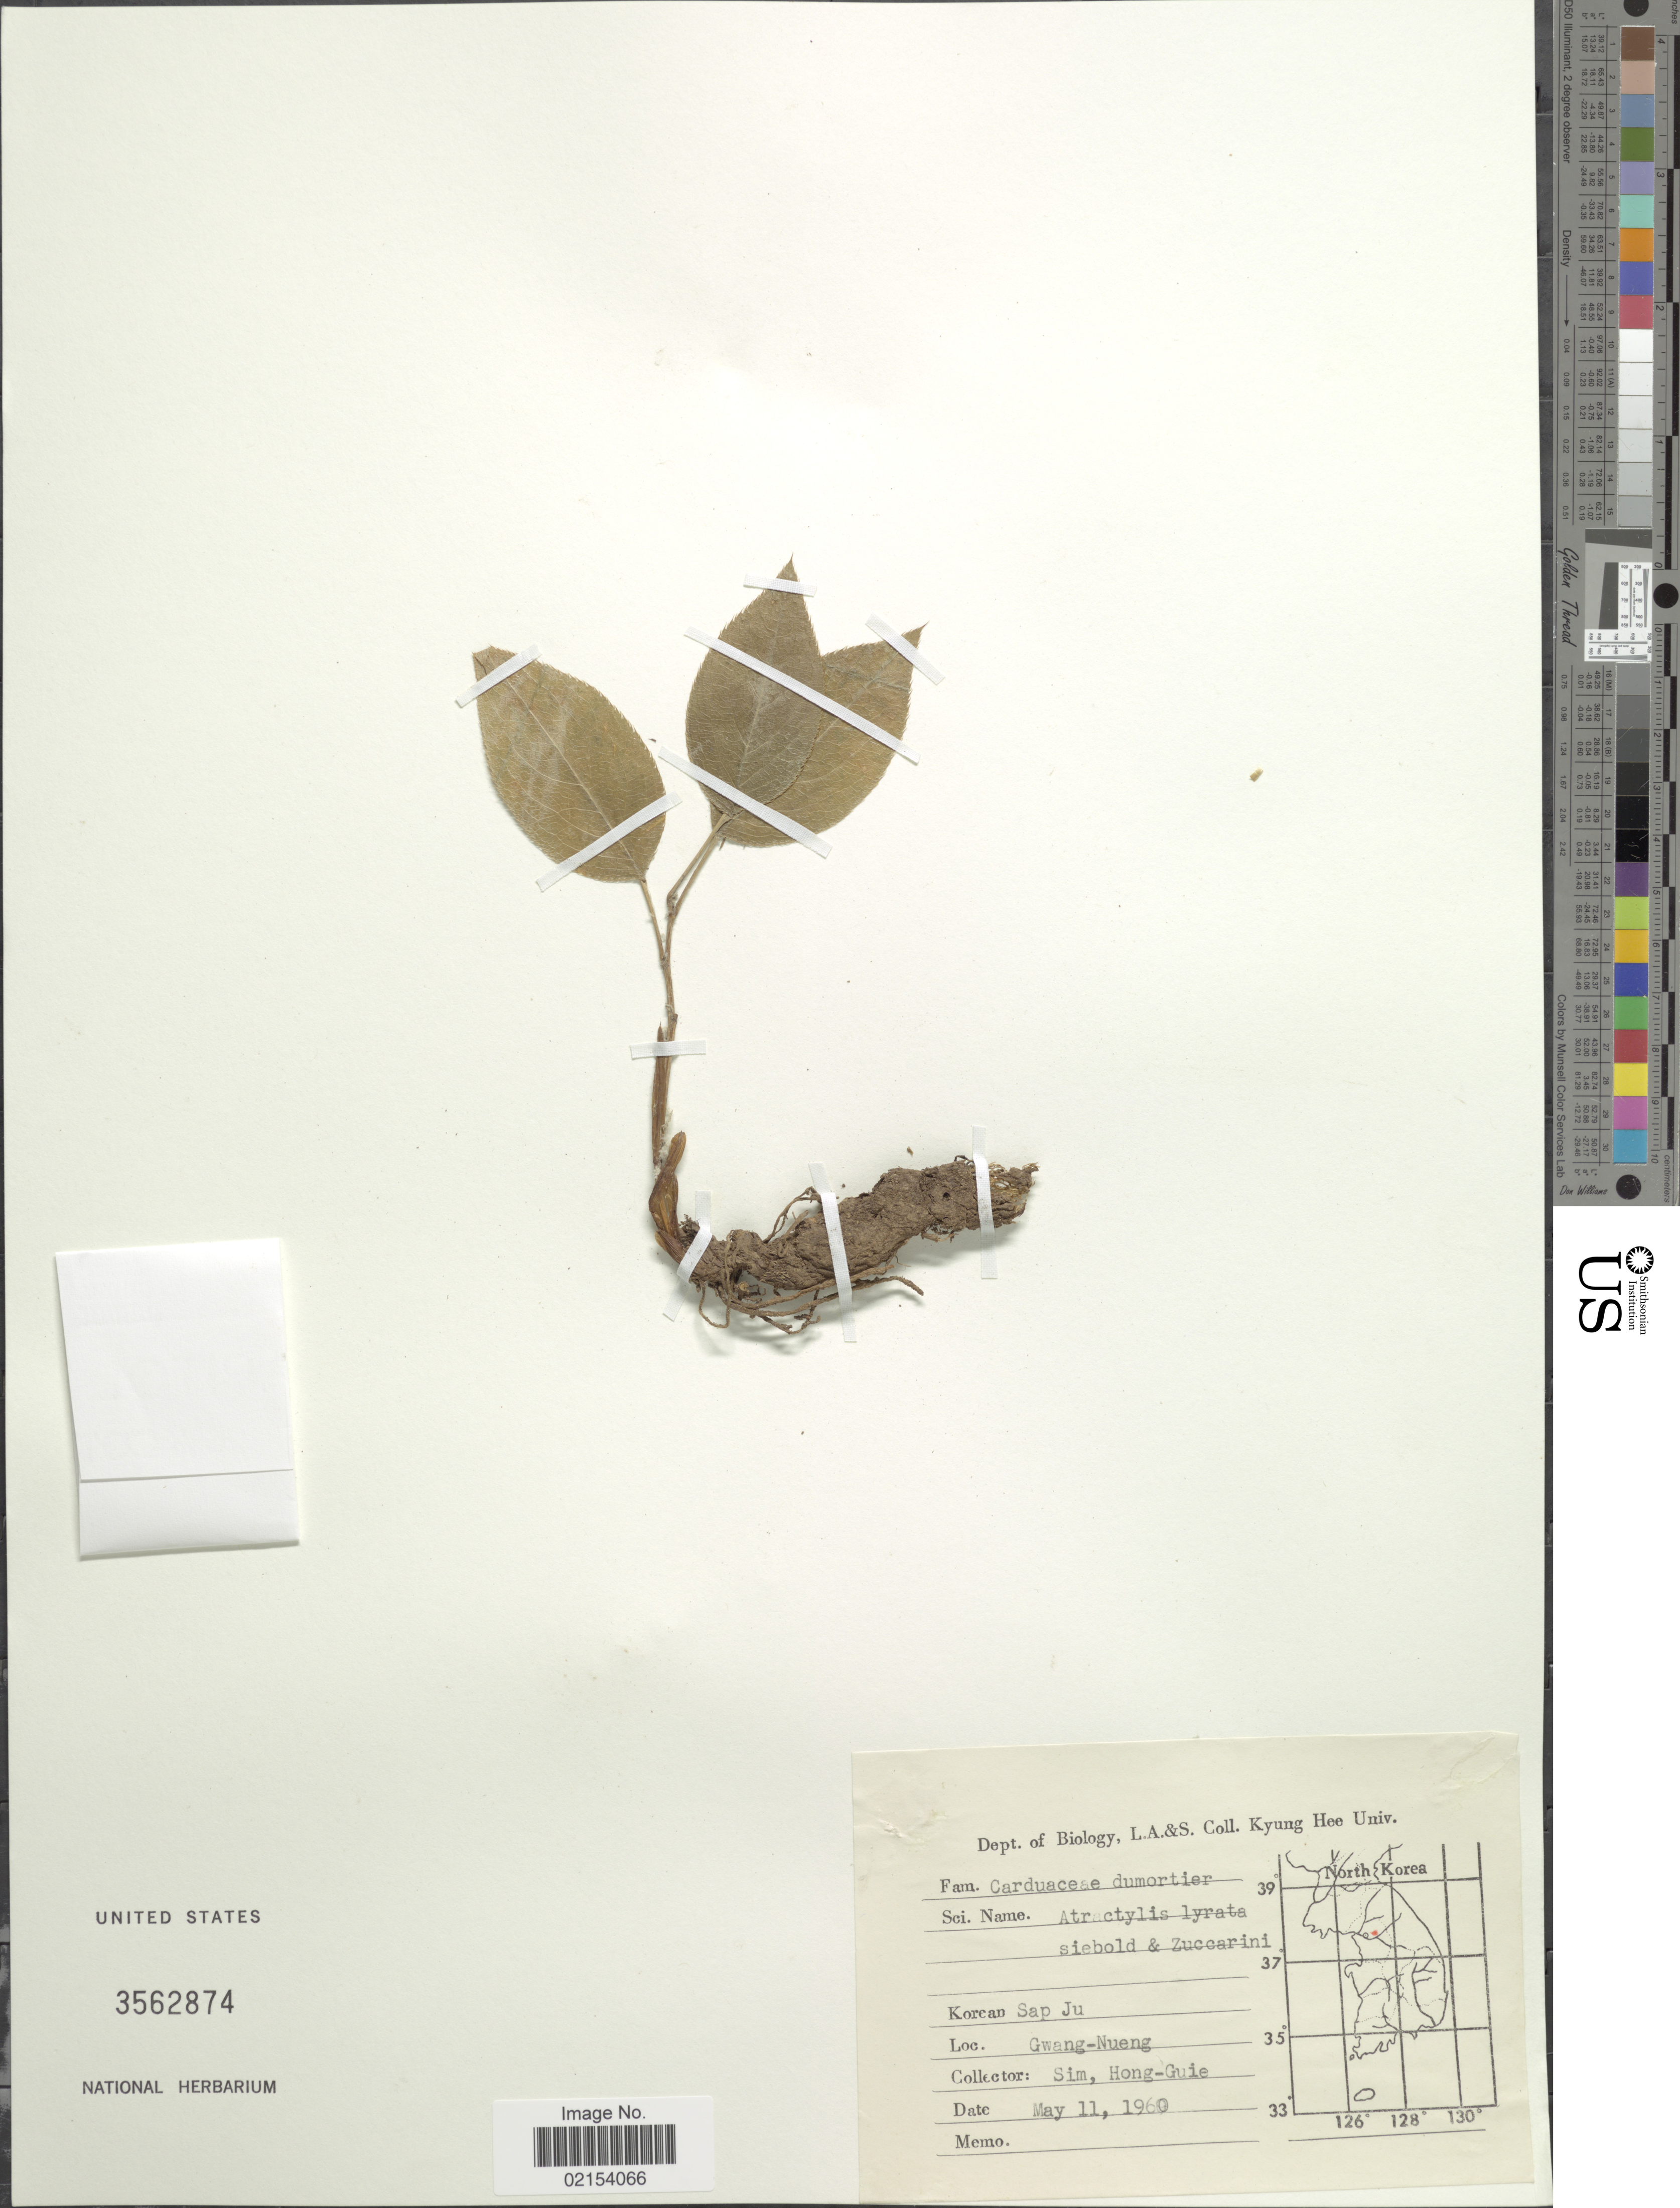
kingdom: Plantae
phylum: Tracheophyta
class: Magnoliopsida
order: Asterales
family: Asteraceae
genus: Atractylodes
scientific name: Atractylodes lancea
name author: (Thunb.) DC.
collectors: S. Hong-Guie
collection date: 1960-05-11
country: North Korea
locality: Gwang-Nueng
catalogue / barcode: US 3562874